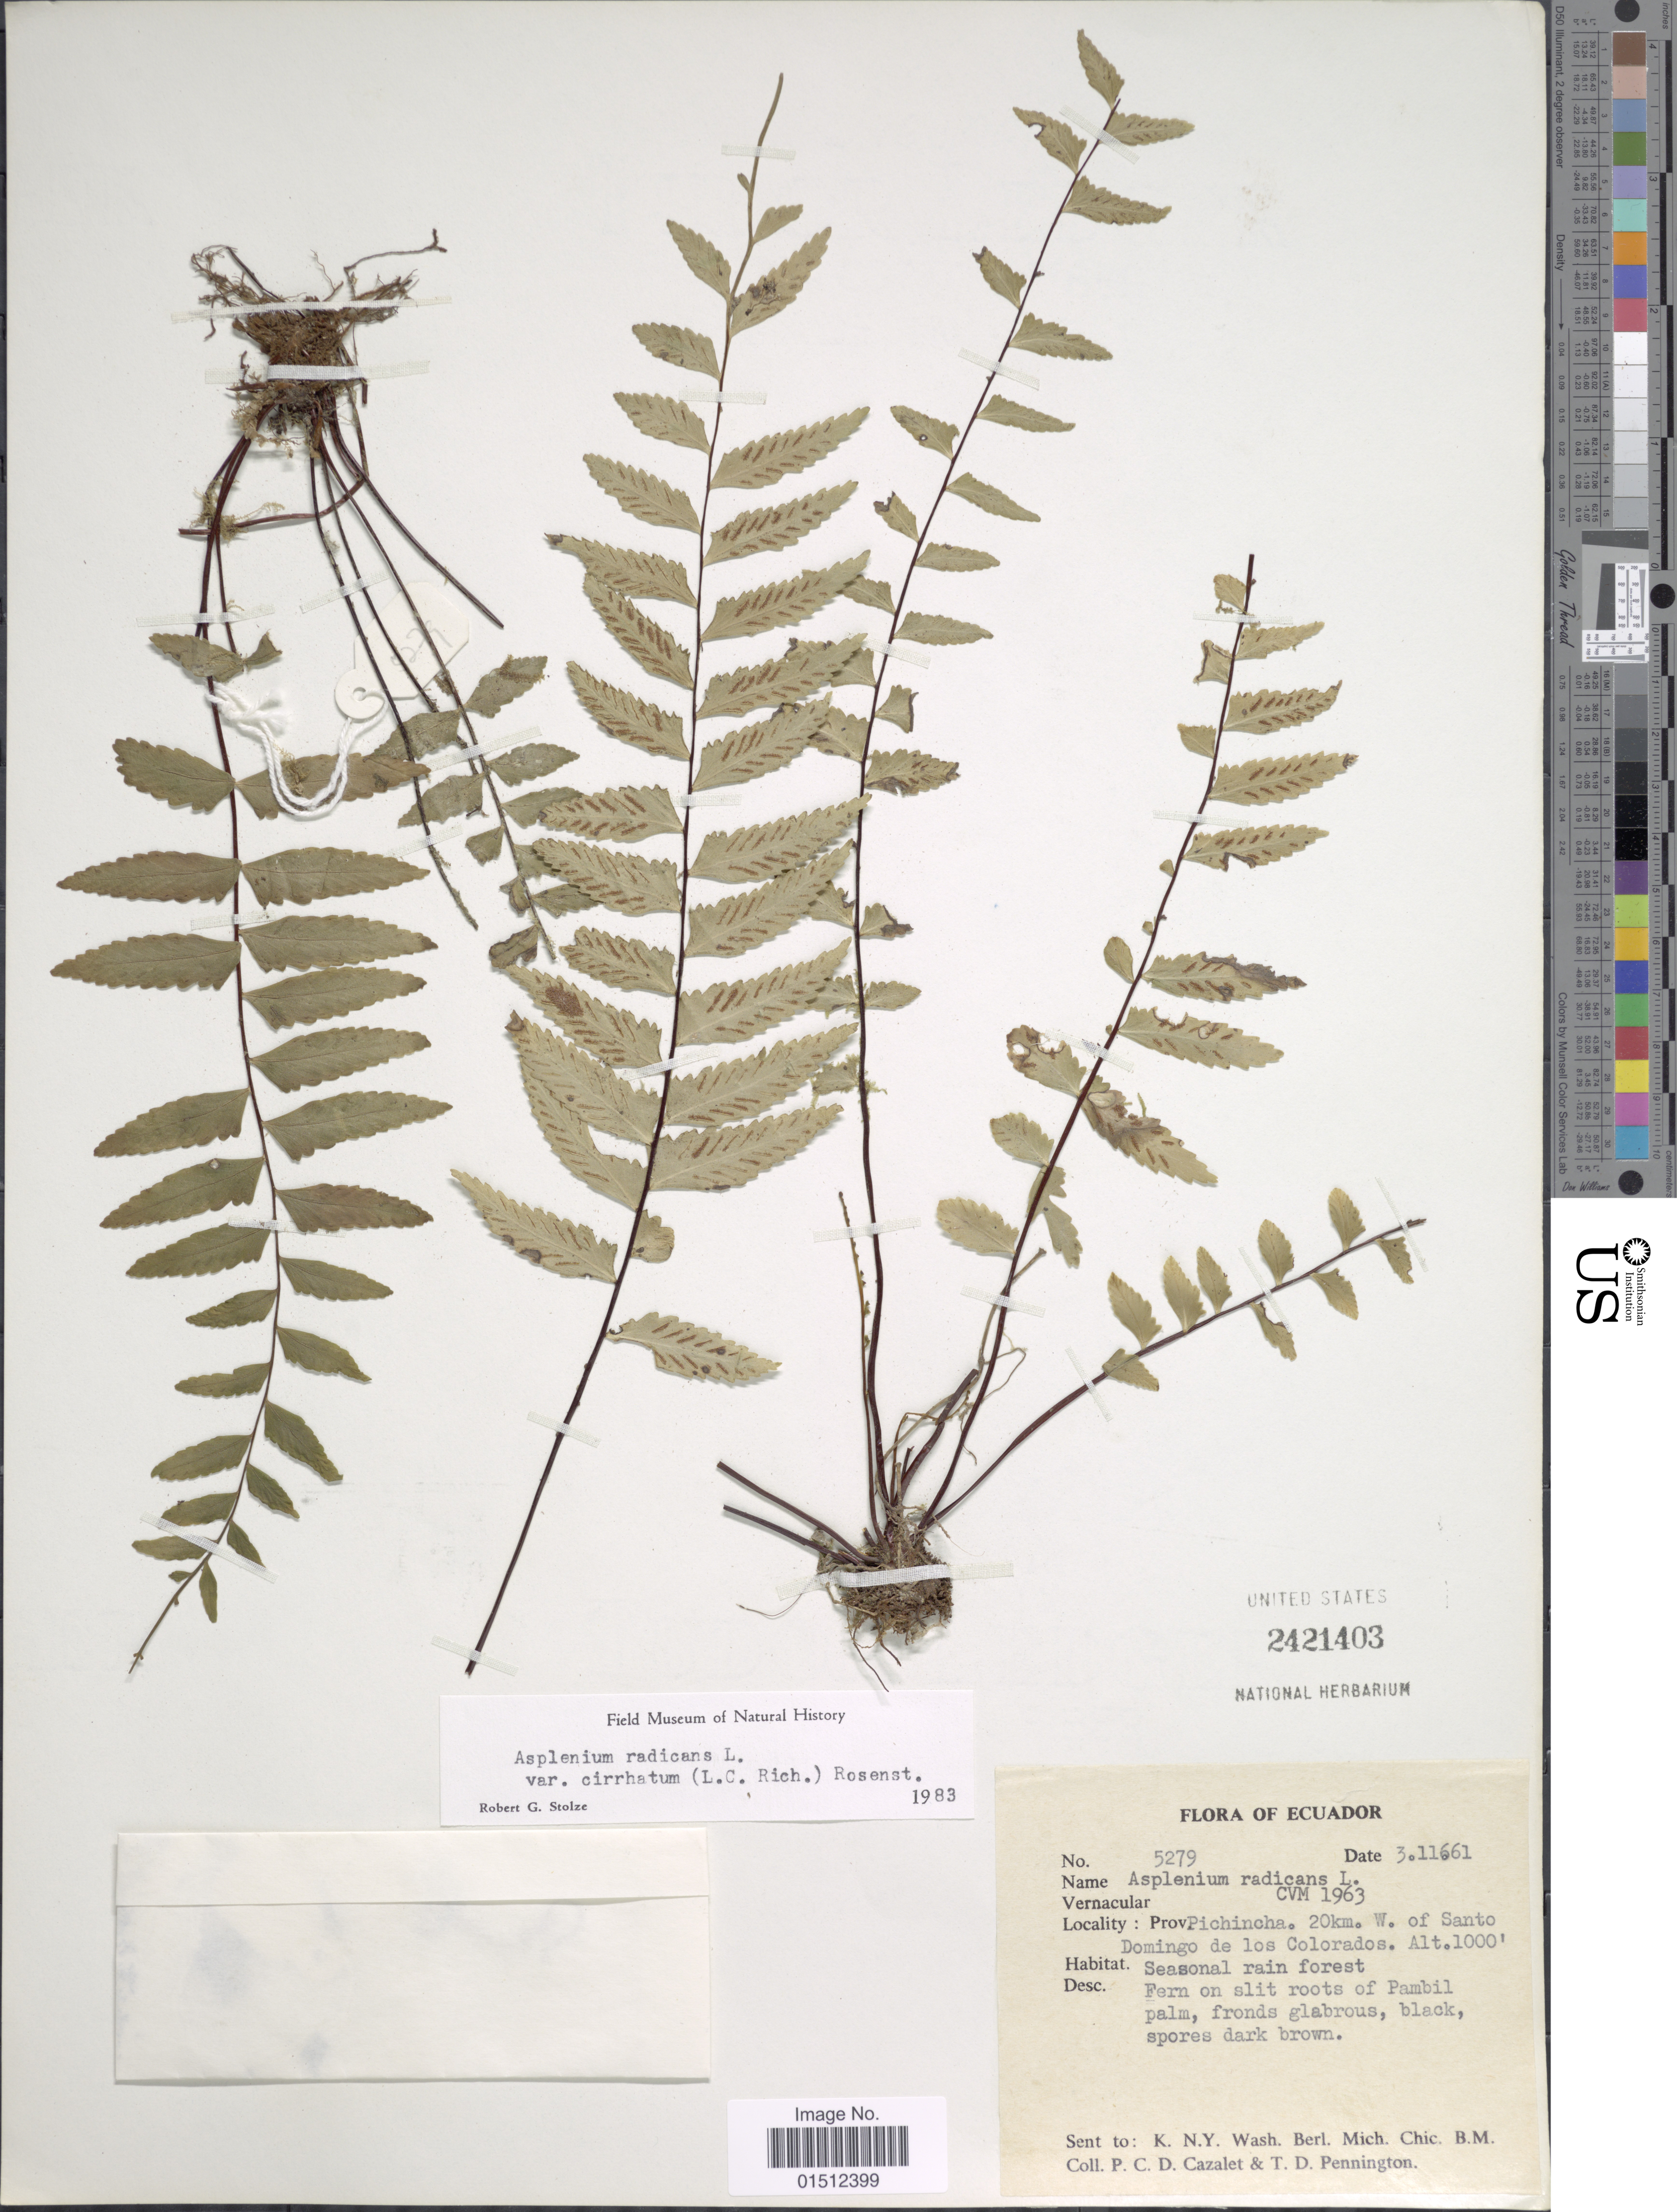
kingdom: Plantae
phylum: Tracheophyta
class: Polypodiopsida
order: Polypodiales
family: Aspleniaceae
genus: Asplenium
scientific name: Asplenium radicans var. cirrhatum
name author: (Rich. ex Willd.) Rosenst.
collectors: P. C. D. Cazalet & T. D. Pennington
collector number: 5279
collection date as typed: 03.11661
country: Ecuador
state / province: Pichincha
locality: Ecuador, Prov. Pichincha. 20 km. W. of Santo Domingo de los Colorados.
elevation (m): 305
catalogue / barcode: US 2421403